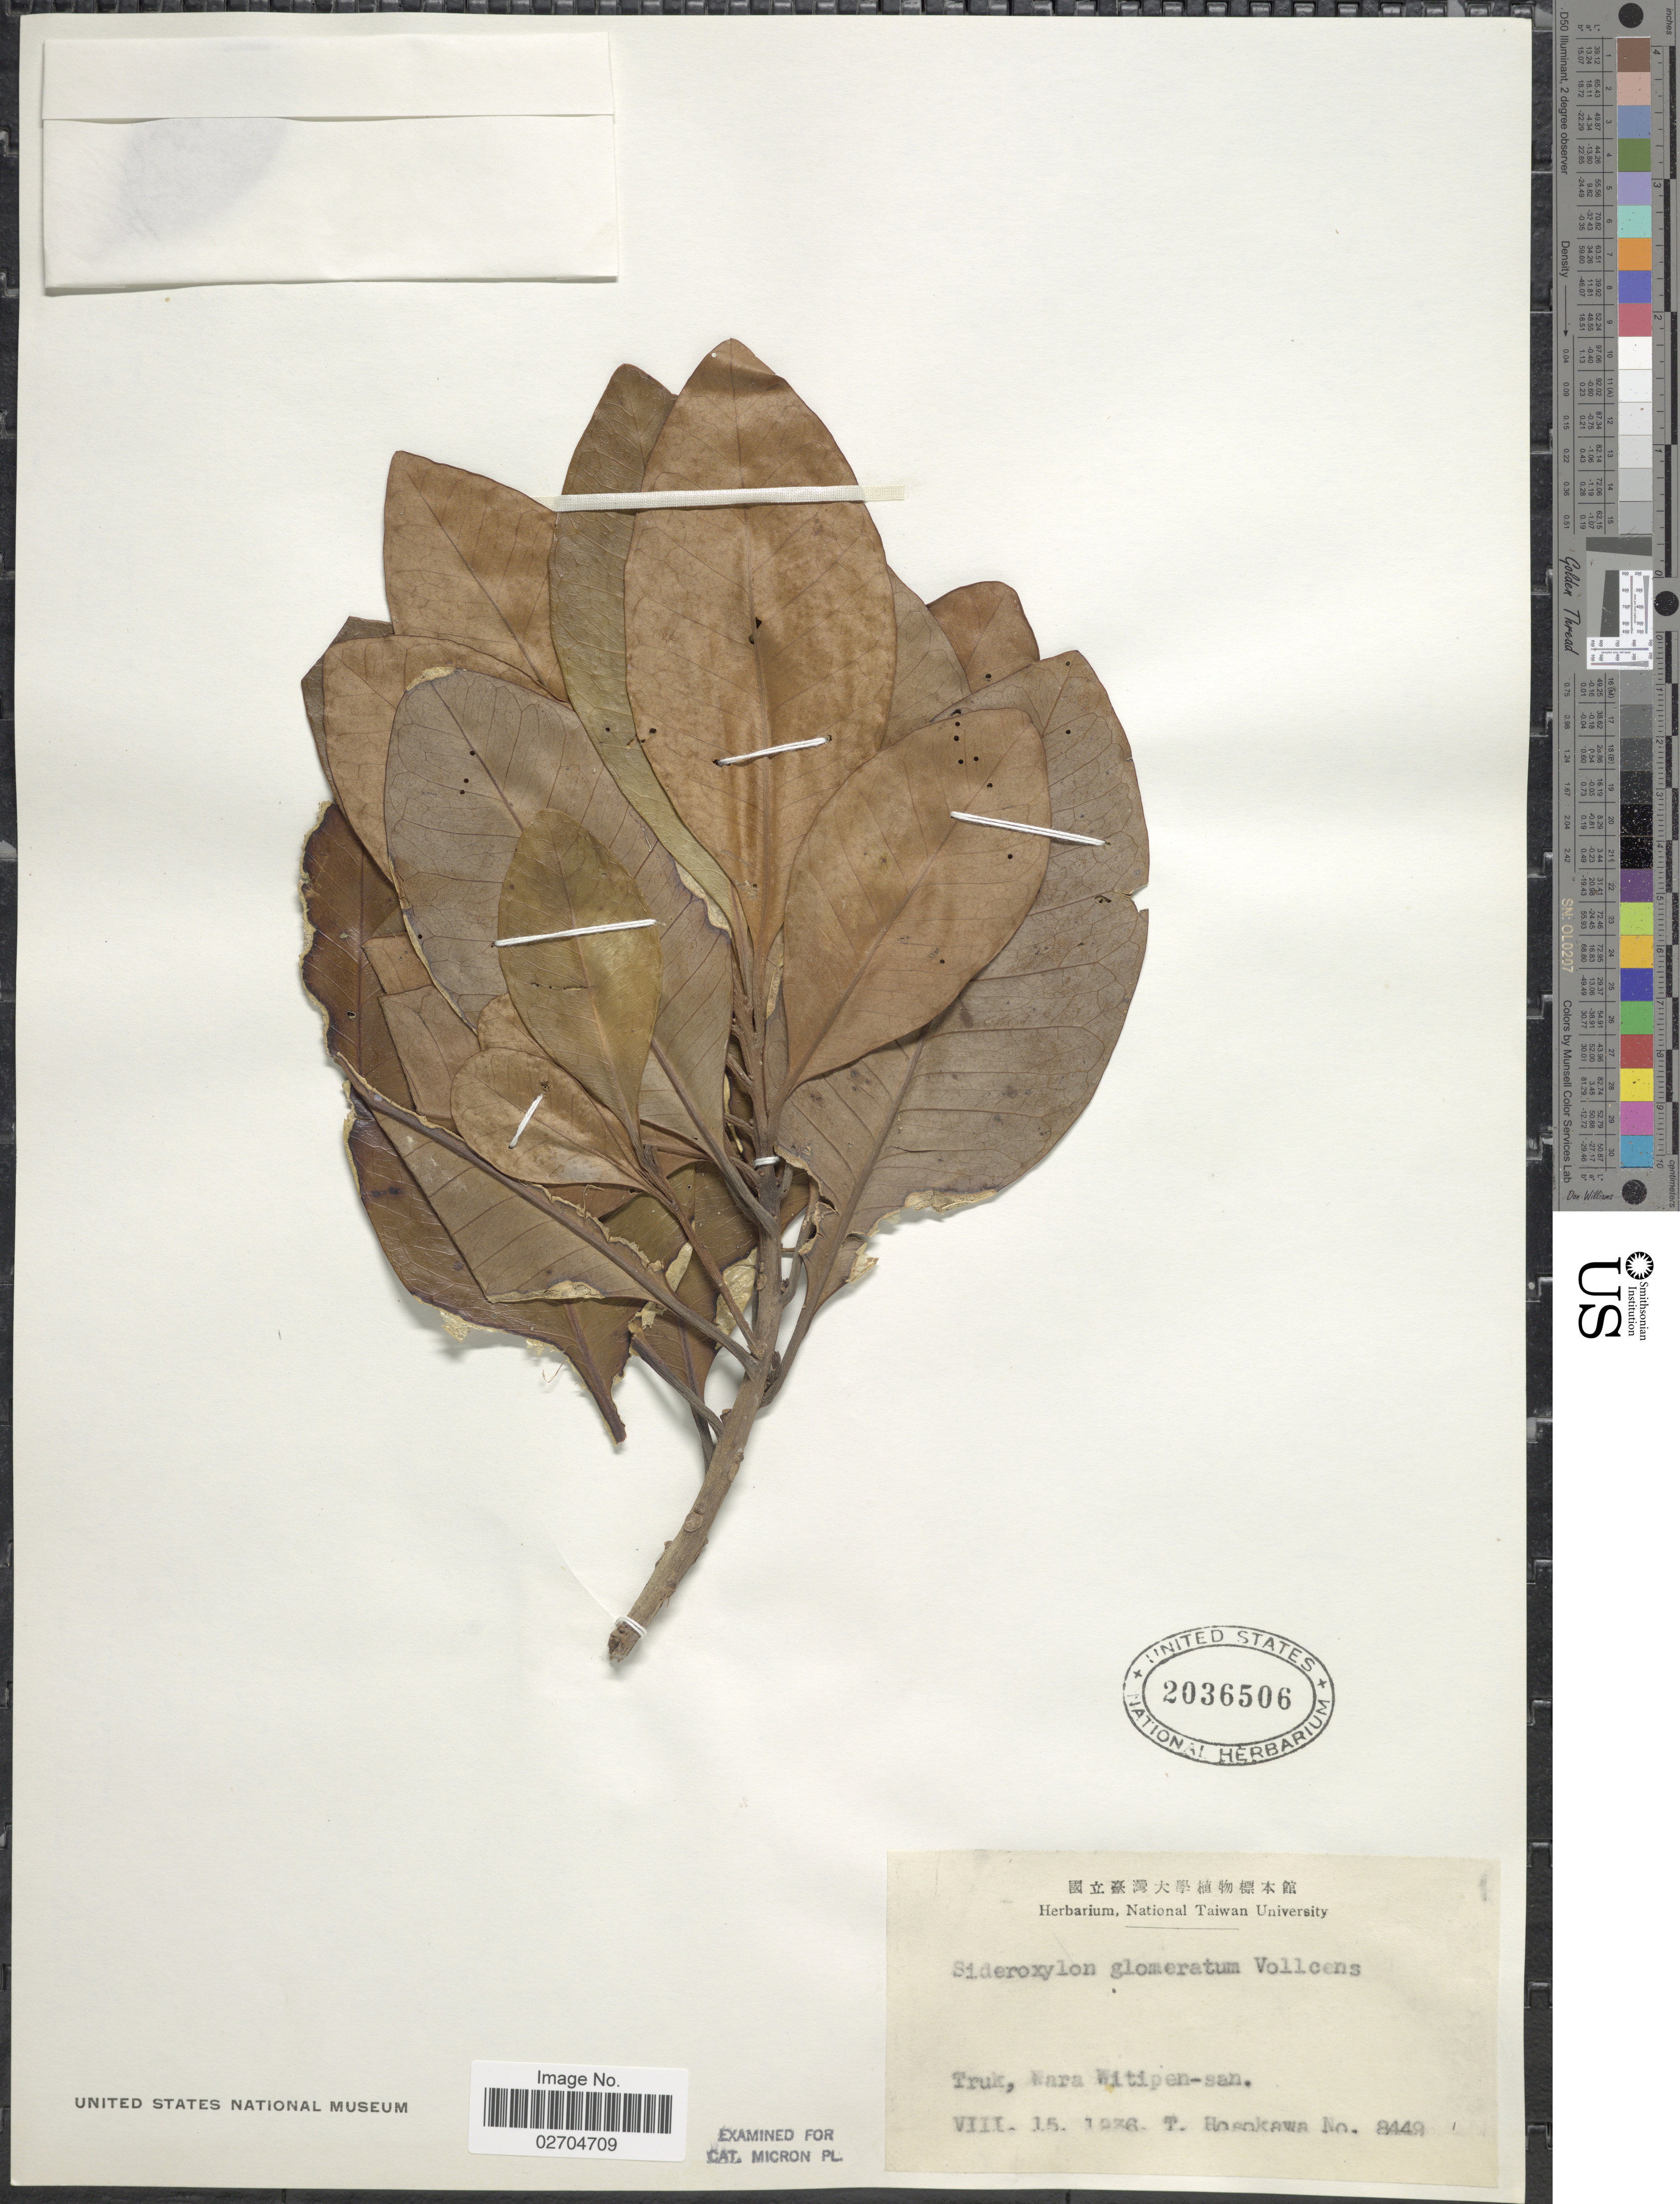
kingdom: Plantae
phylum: Tracheophyta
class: Magnoliopsida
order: Ericales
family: Sapotaceae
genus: Planchonella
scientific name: Planchonella obovata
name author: (R. Br.) Pierre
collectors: T. Hosokawa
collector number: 8449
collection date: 1936-08-15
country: Micronesia, Federated States of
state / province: Truk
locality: Wara Witipen-san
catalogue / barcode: US 2036506